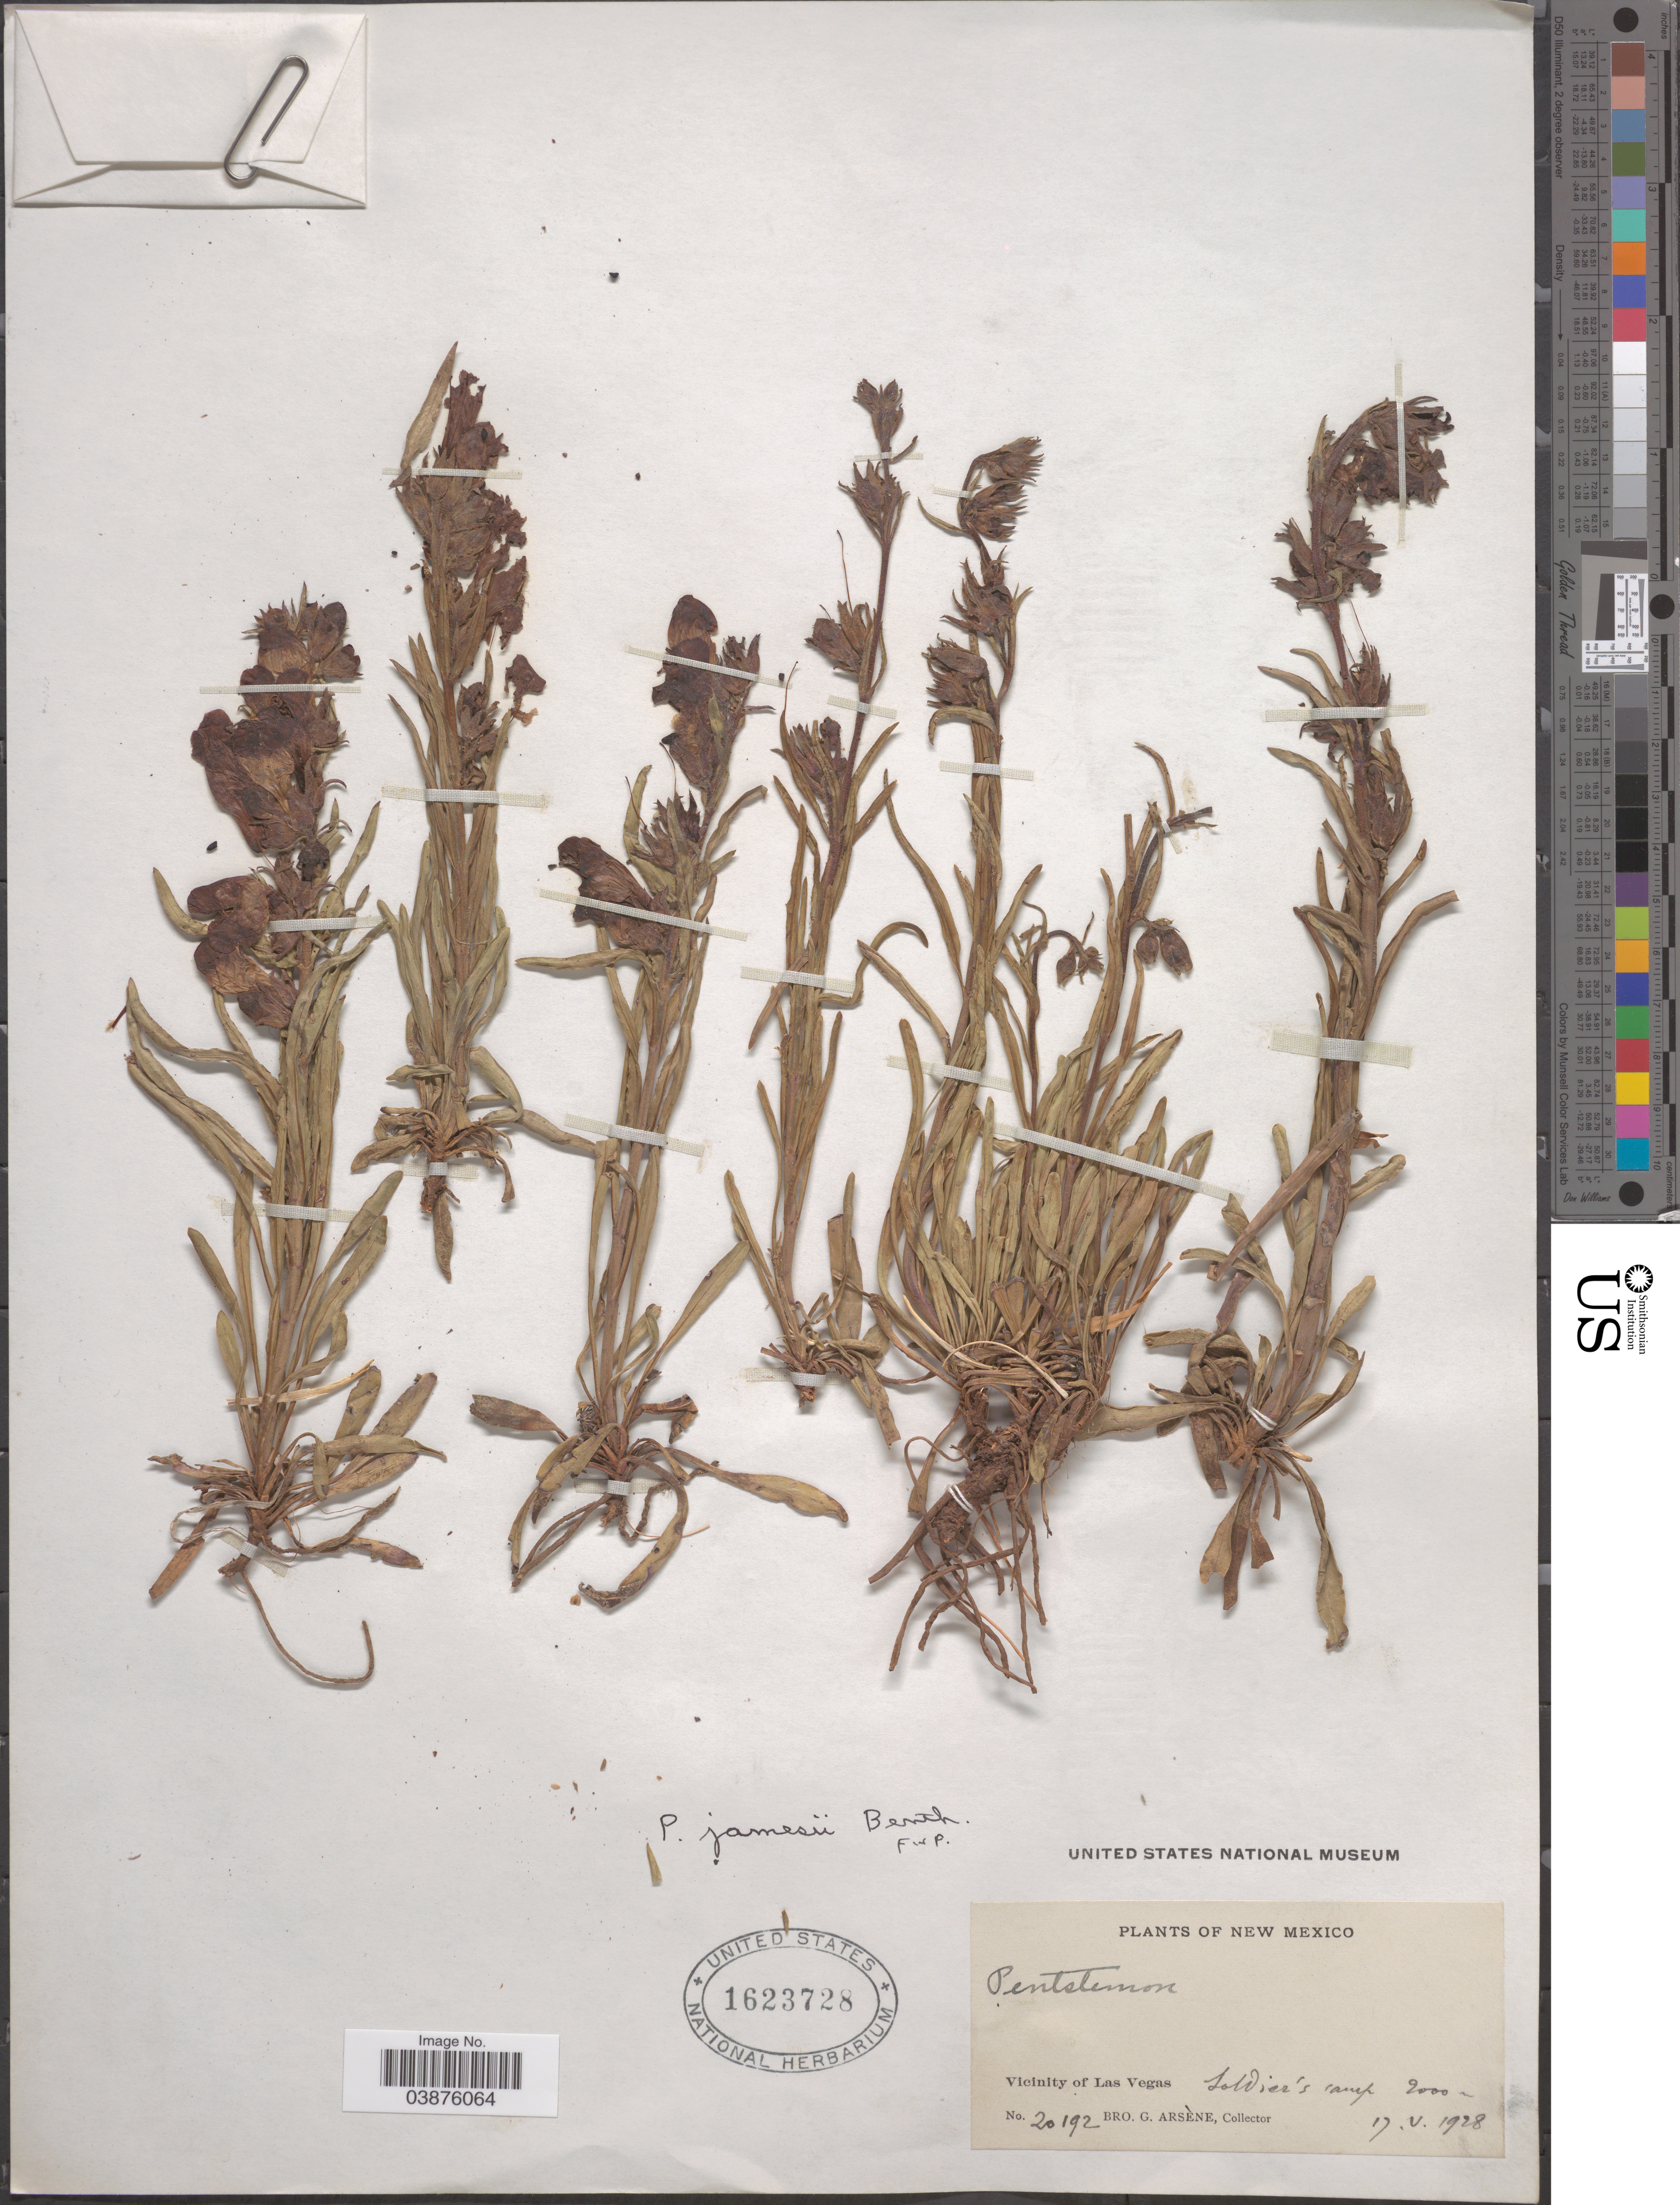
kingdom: Plantae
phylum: Tracheophyta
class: Magnoliopsida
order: Lamiales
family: Plantaginaceae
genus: Penstemon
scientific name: Penstemon jamesii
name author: Benth.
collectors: Bro. G. Arsène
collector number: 20192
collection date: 1928-05-17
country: United States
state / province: New Mexico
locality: Vicinity of Las Vegas, Soldier's camp.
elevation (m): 2000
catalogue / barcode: US 1623728